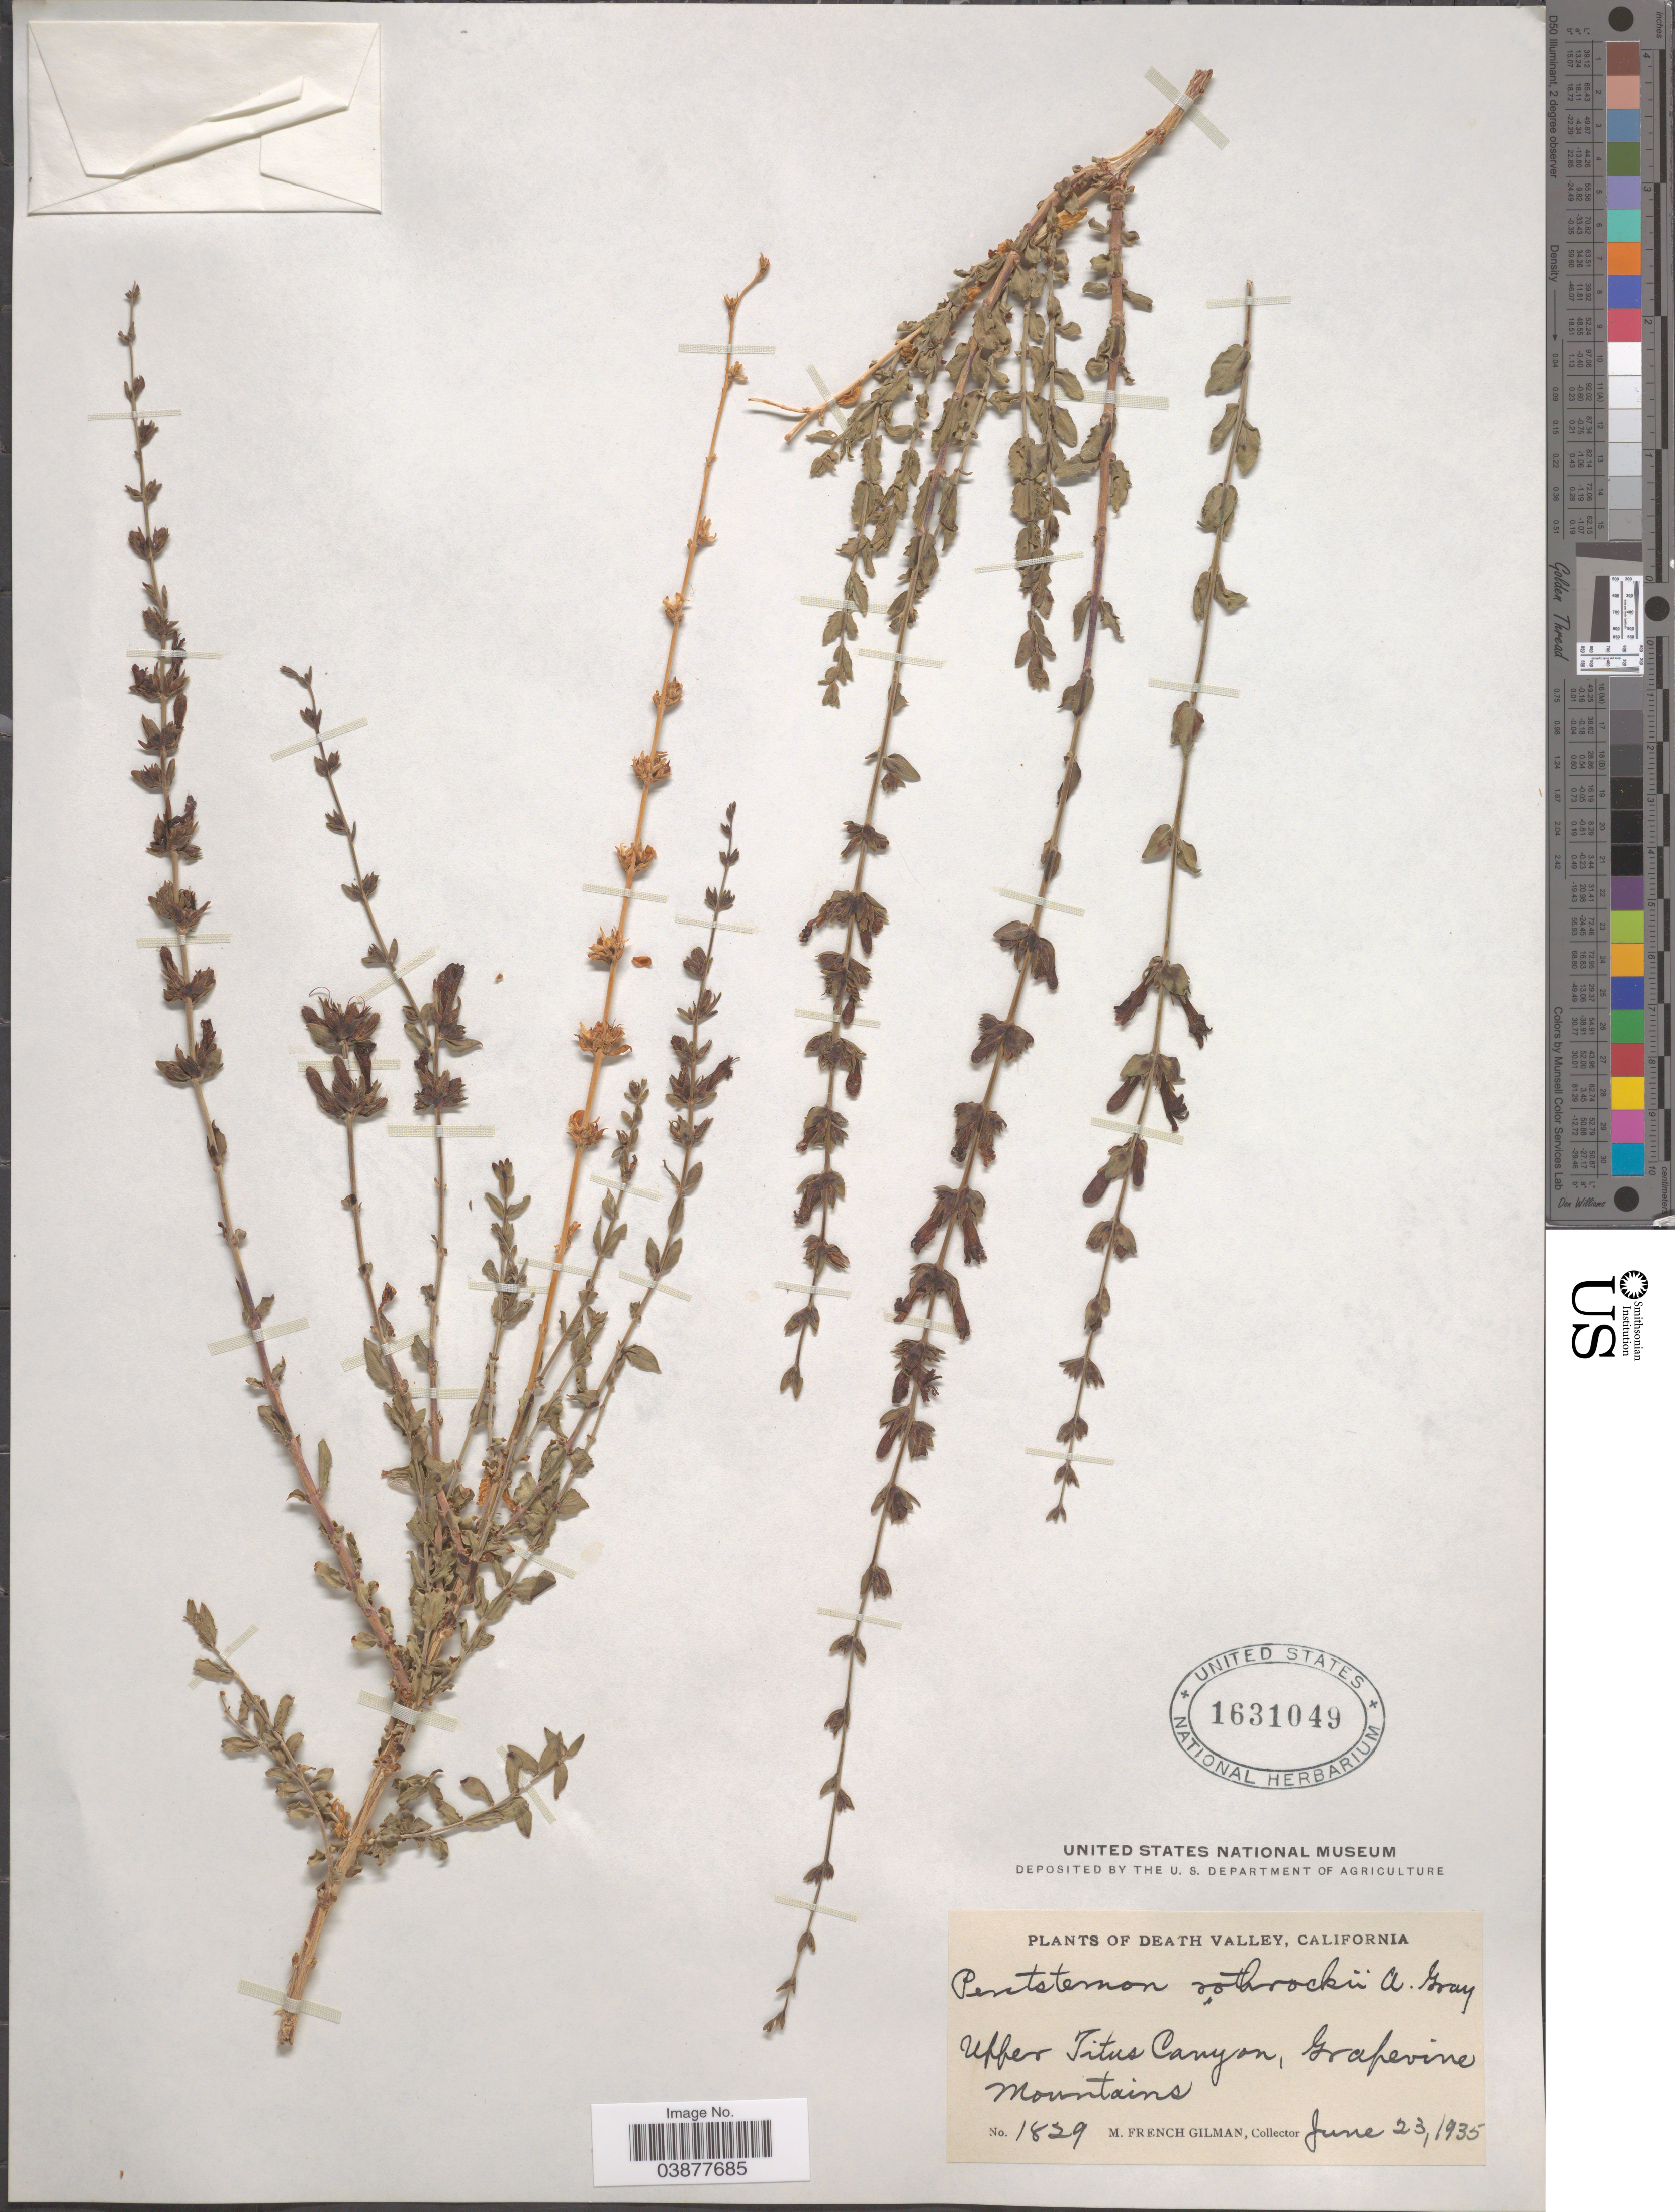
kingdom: Plantae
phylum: Tracheophyta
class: Magnoliopsida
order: Lamiales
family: Plantaginaceae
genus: Penstemon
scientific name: Penstemon rothrockii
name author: A. Gray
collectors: M. F. Gilman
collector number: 1829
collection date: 1935-06-23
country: United States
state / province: California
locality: Death Valley. Upper Titus Canyon, Grapevine Mountains.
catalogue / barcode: US 1631049